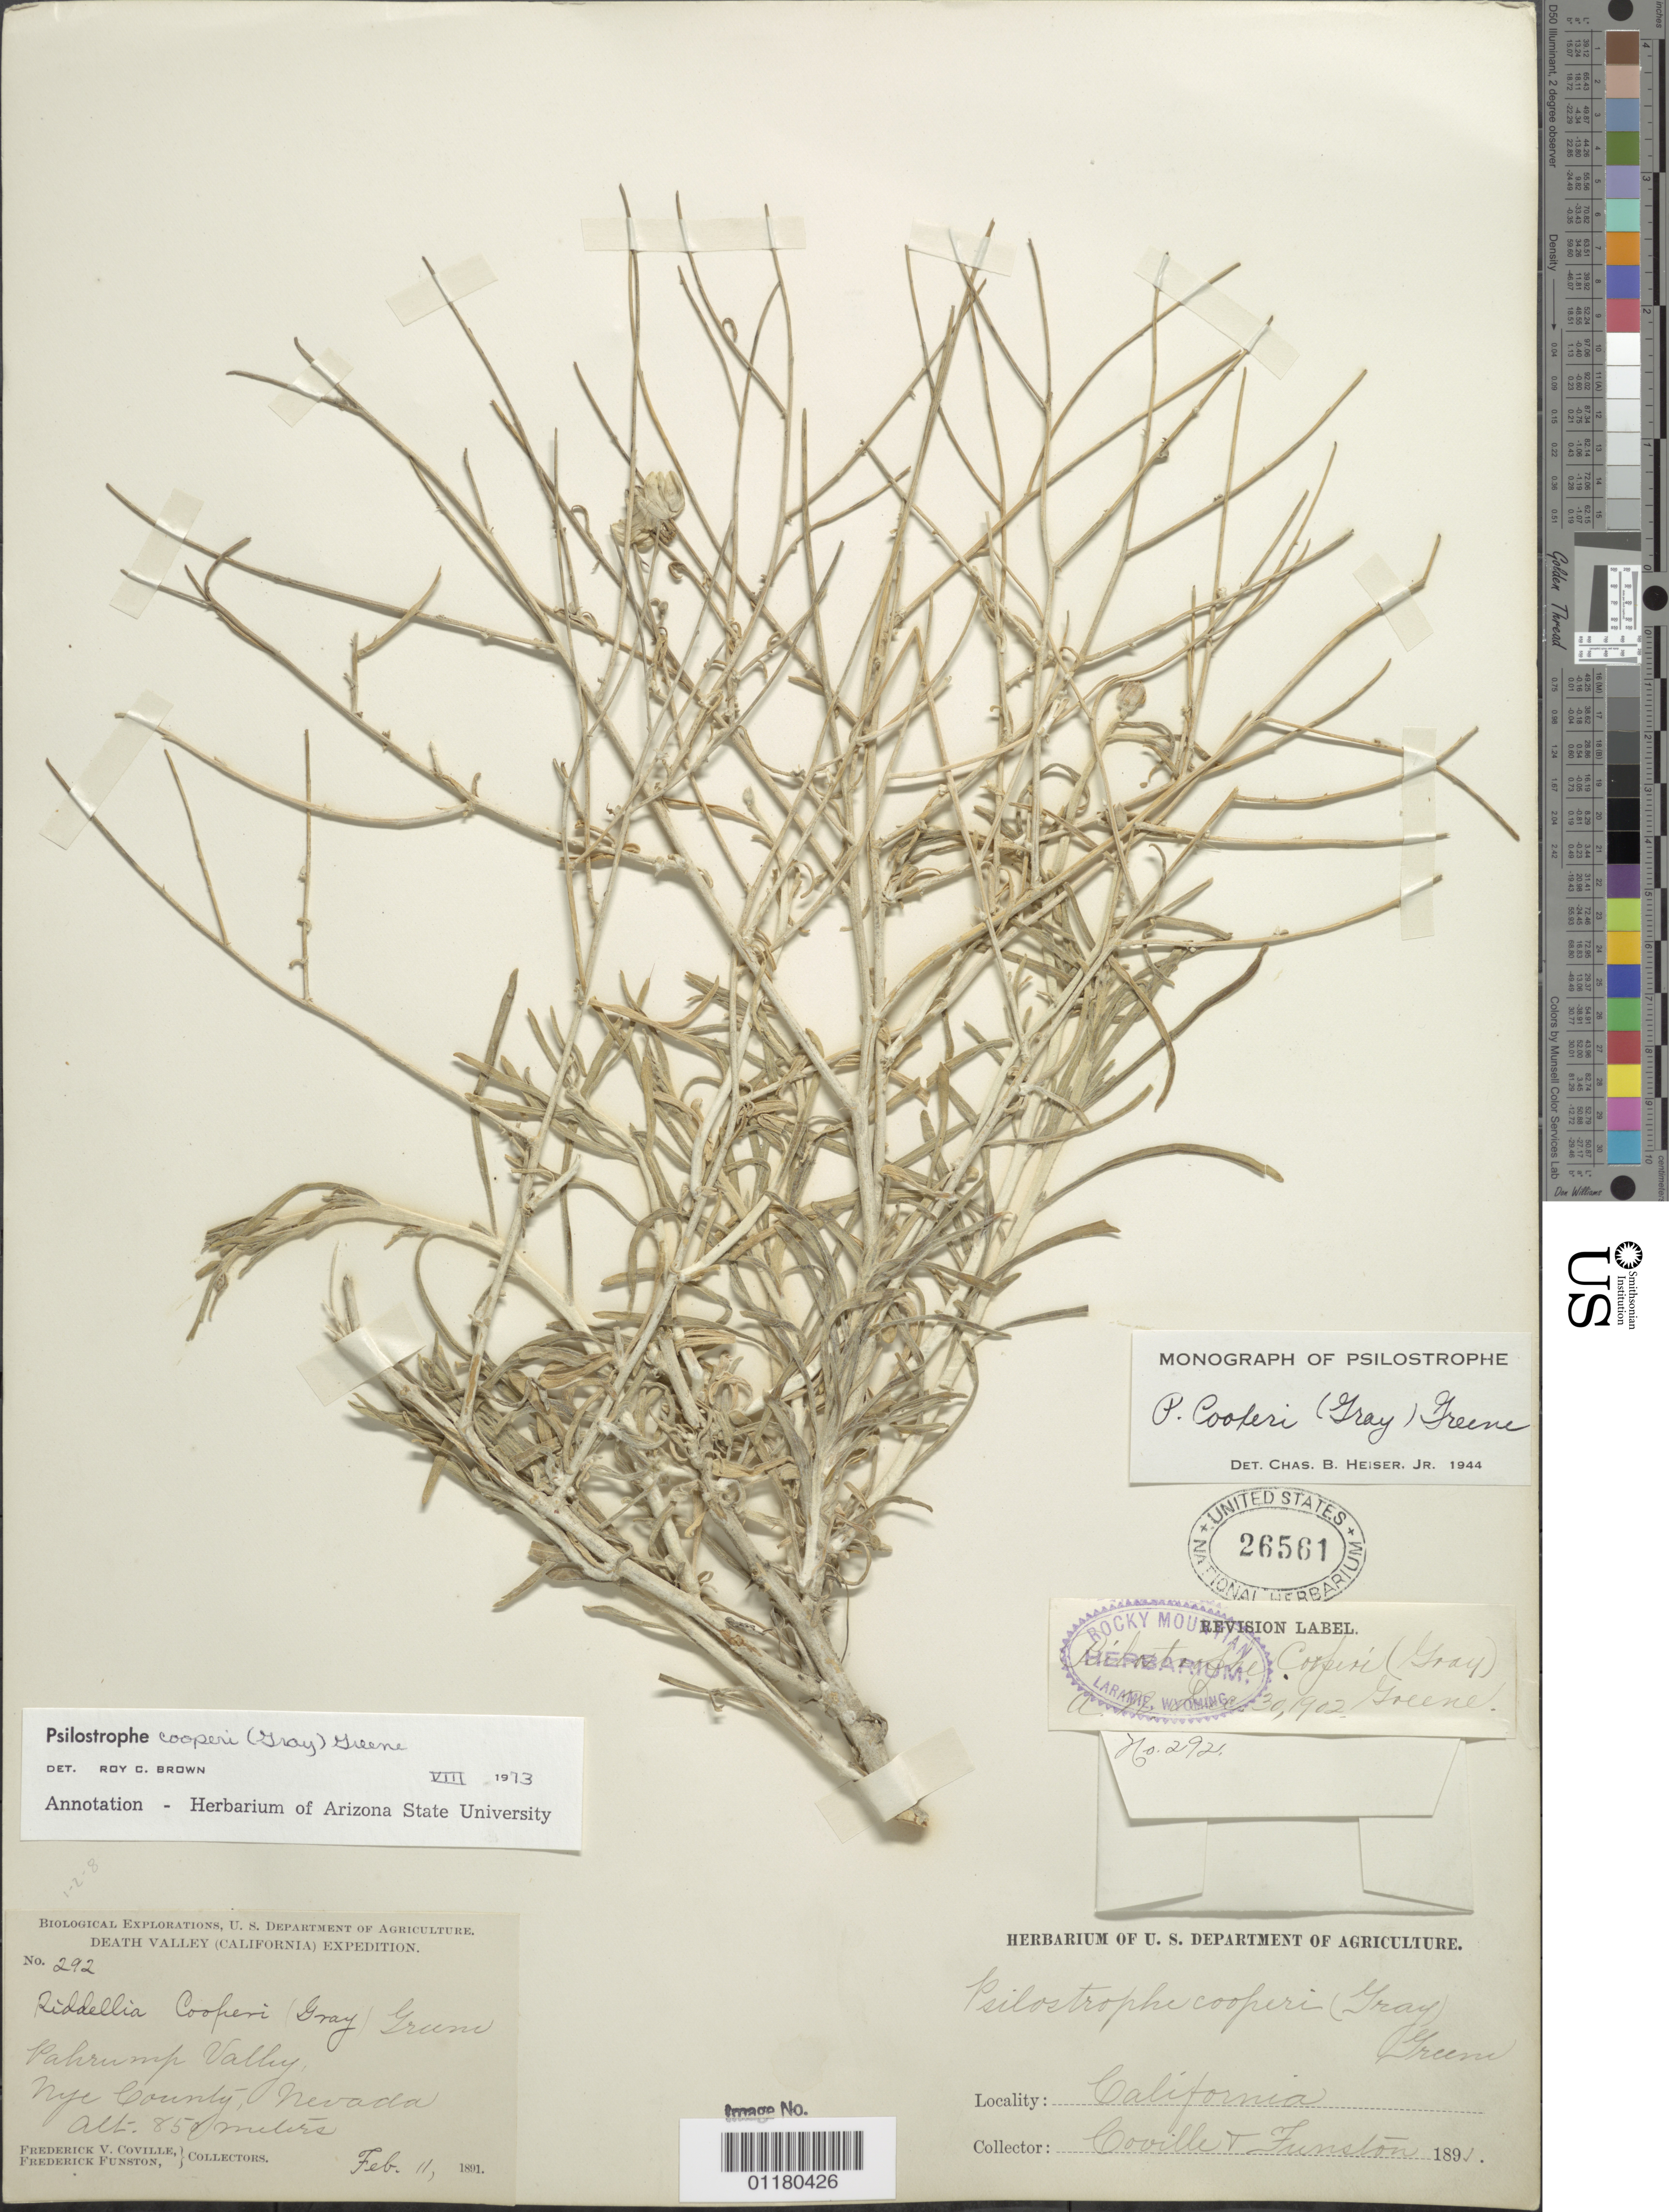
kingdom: Plantae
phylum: Tracheophyta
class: Magnoliopsida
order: Asterales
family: Asteraceae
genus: Psilostrophe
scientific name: Psilostrophe cooperi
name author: (A. Gray) Greene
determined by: Brown, Roy C.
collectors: F. V. Coville & F. Funston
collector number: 292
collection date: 1891-02-11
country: United States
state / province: Nevada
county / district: Nye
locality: Pahrump Valley.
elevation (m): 850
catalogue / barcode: US 26561